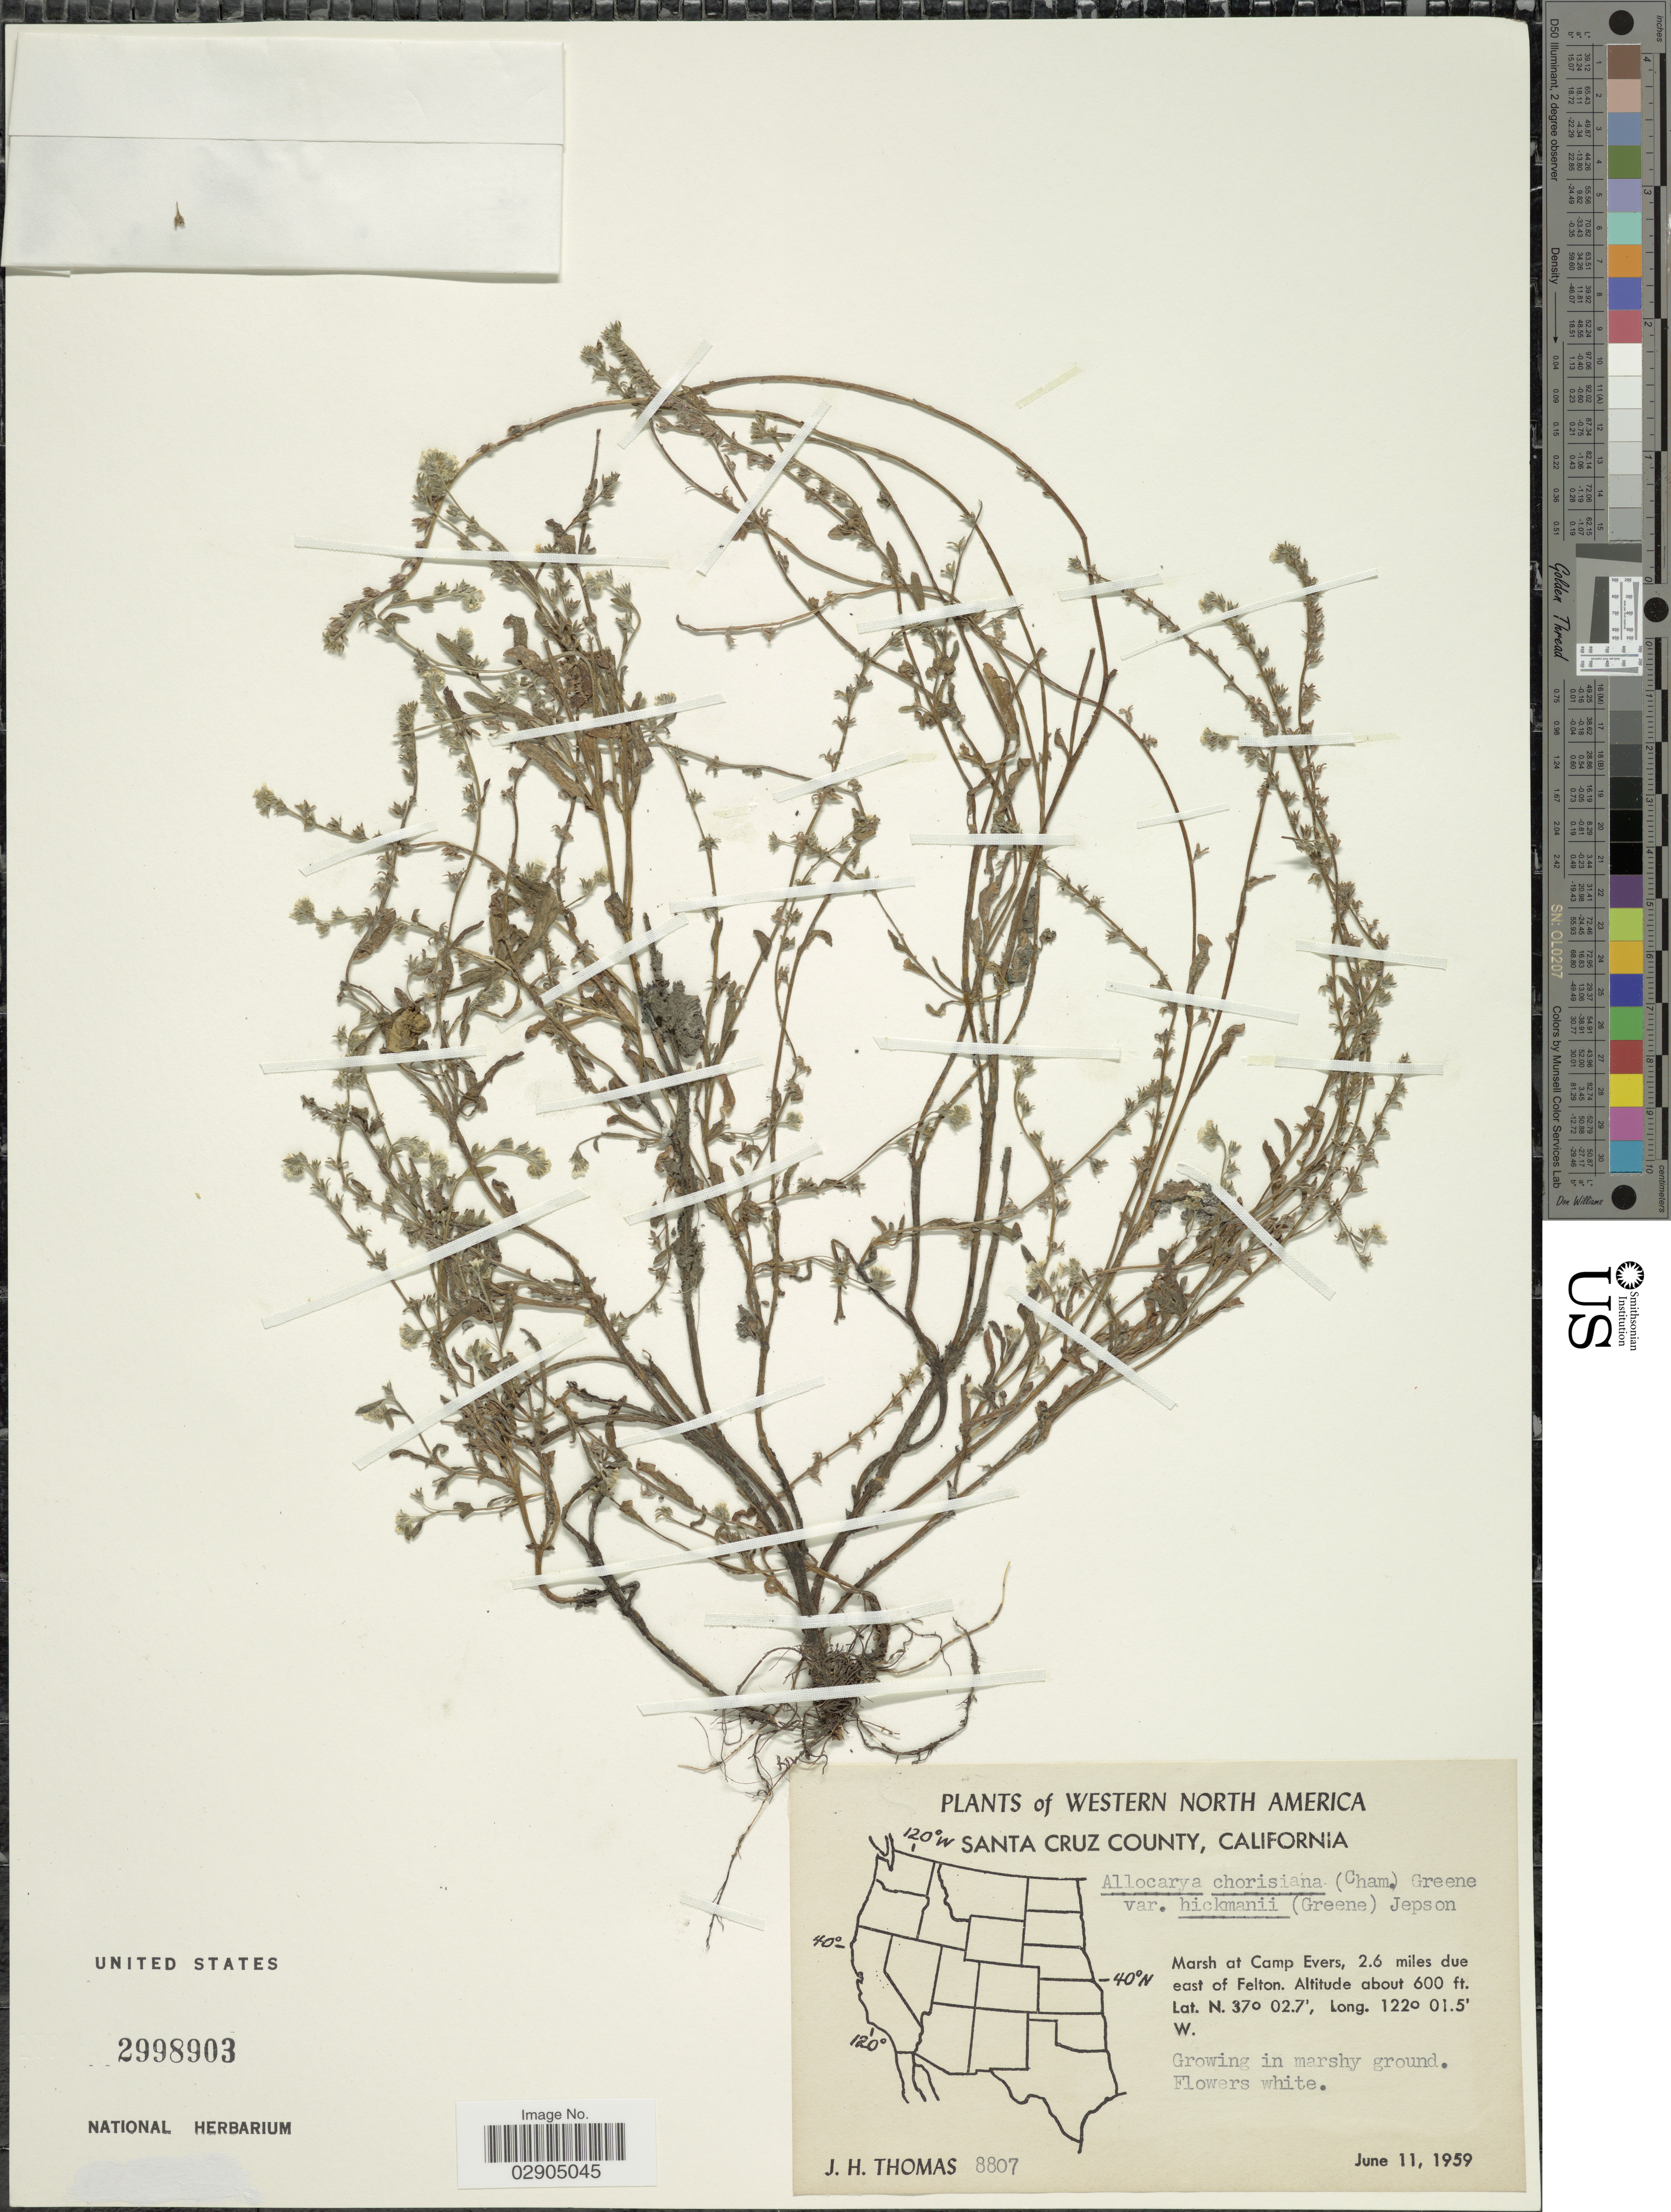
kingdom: Plantae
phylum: Tracheophyta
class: Magnoliopsida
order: Boraginales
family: Boraginaceae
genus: Allocarya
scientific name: Allocarya chorisiana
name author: (Cham. & Schltdl.) Greene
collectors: J. H. Thomas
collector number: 8807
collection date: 1959-06-11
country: United States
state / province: California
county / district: Santa Cruz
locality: Western North America. Santa Cruz County. Marsh at Camp Evers, 2.6 miles due east of Felton.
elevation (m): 183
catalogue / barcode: US 2998903